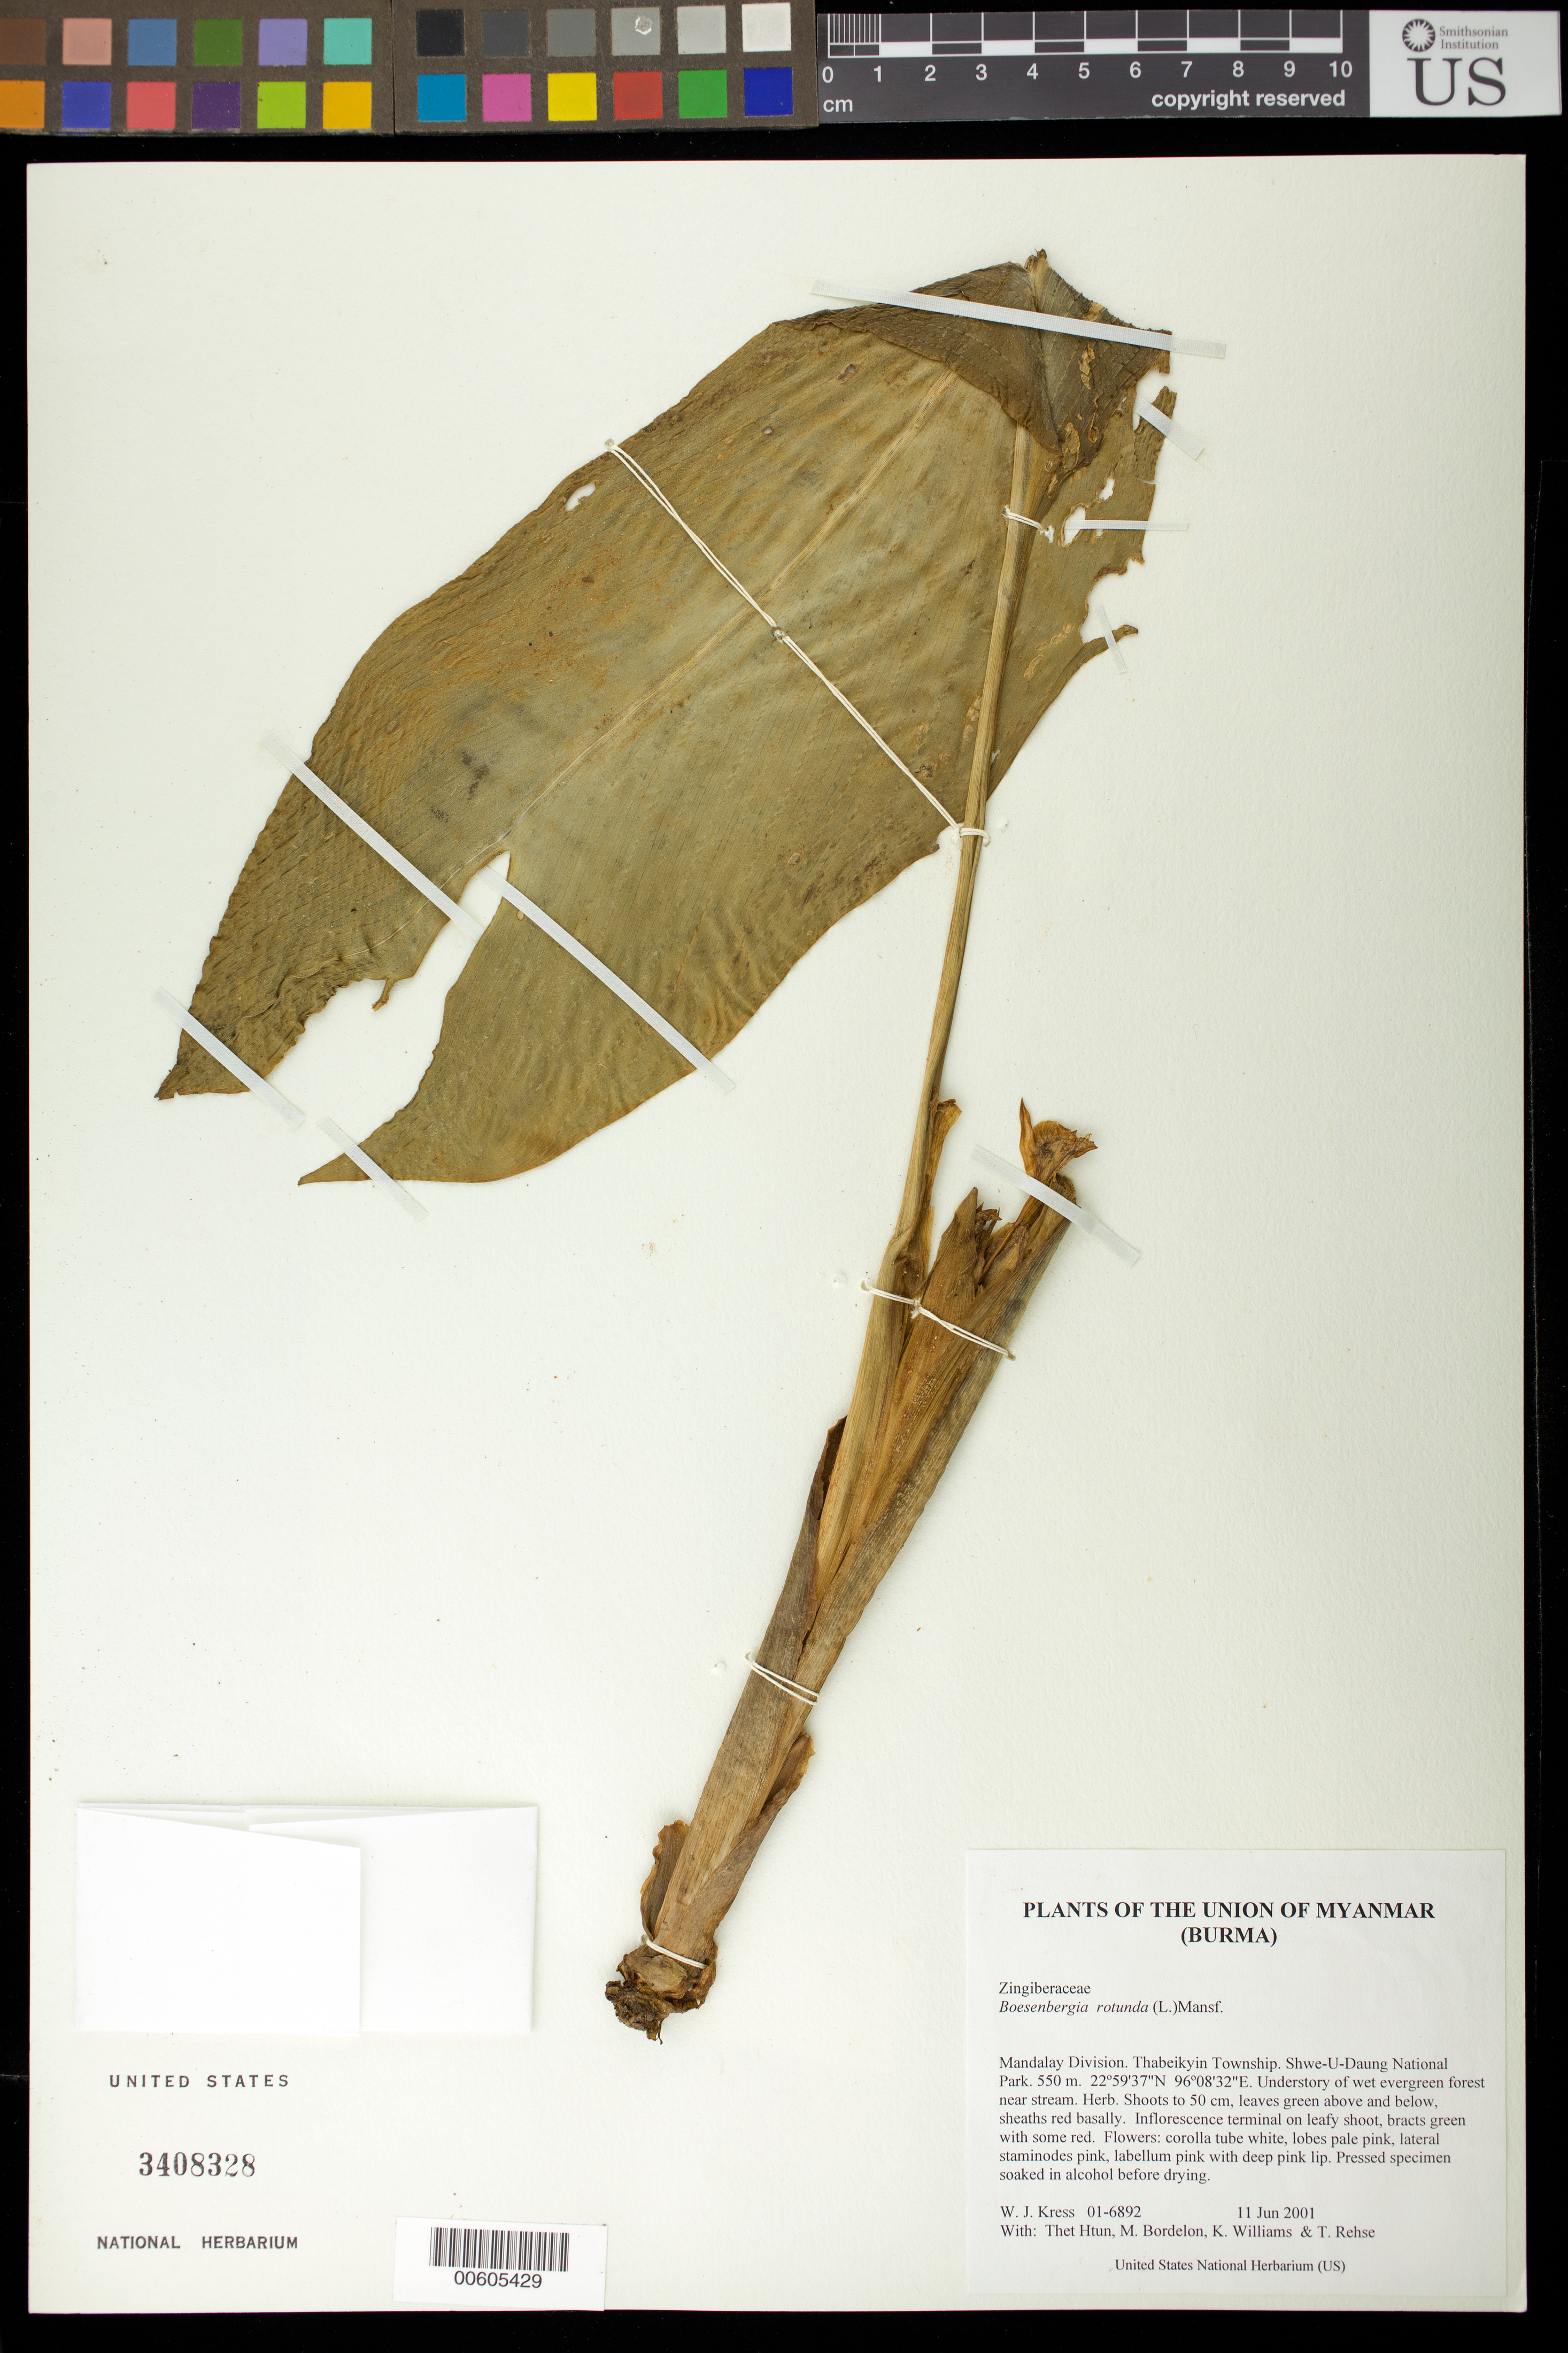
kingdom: Plantae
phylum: Tracheophyta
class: Liliopsida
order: Zingiberales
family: Zingiberaceae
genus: Boesenbergia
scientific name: Boesenbergia rotunda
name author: (L.) Mansf.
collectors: W. J. Kress, Thet Htun, M. Bordelon, K. J. Williams & T. Rehse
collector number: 01-6892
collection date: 2001-06-11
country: Myanmar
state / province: Mandalay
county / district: Thabeikyin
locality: Shwe-U-Daung National Park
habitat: Understory of wet evergreen forest near stream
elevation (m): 550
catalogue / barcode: US 3408328